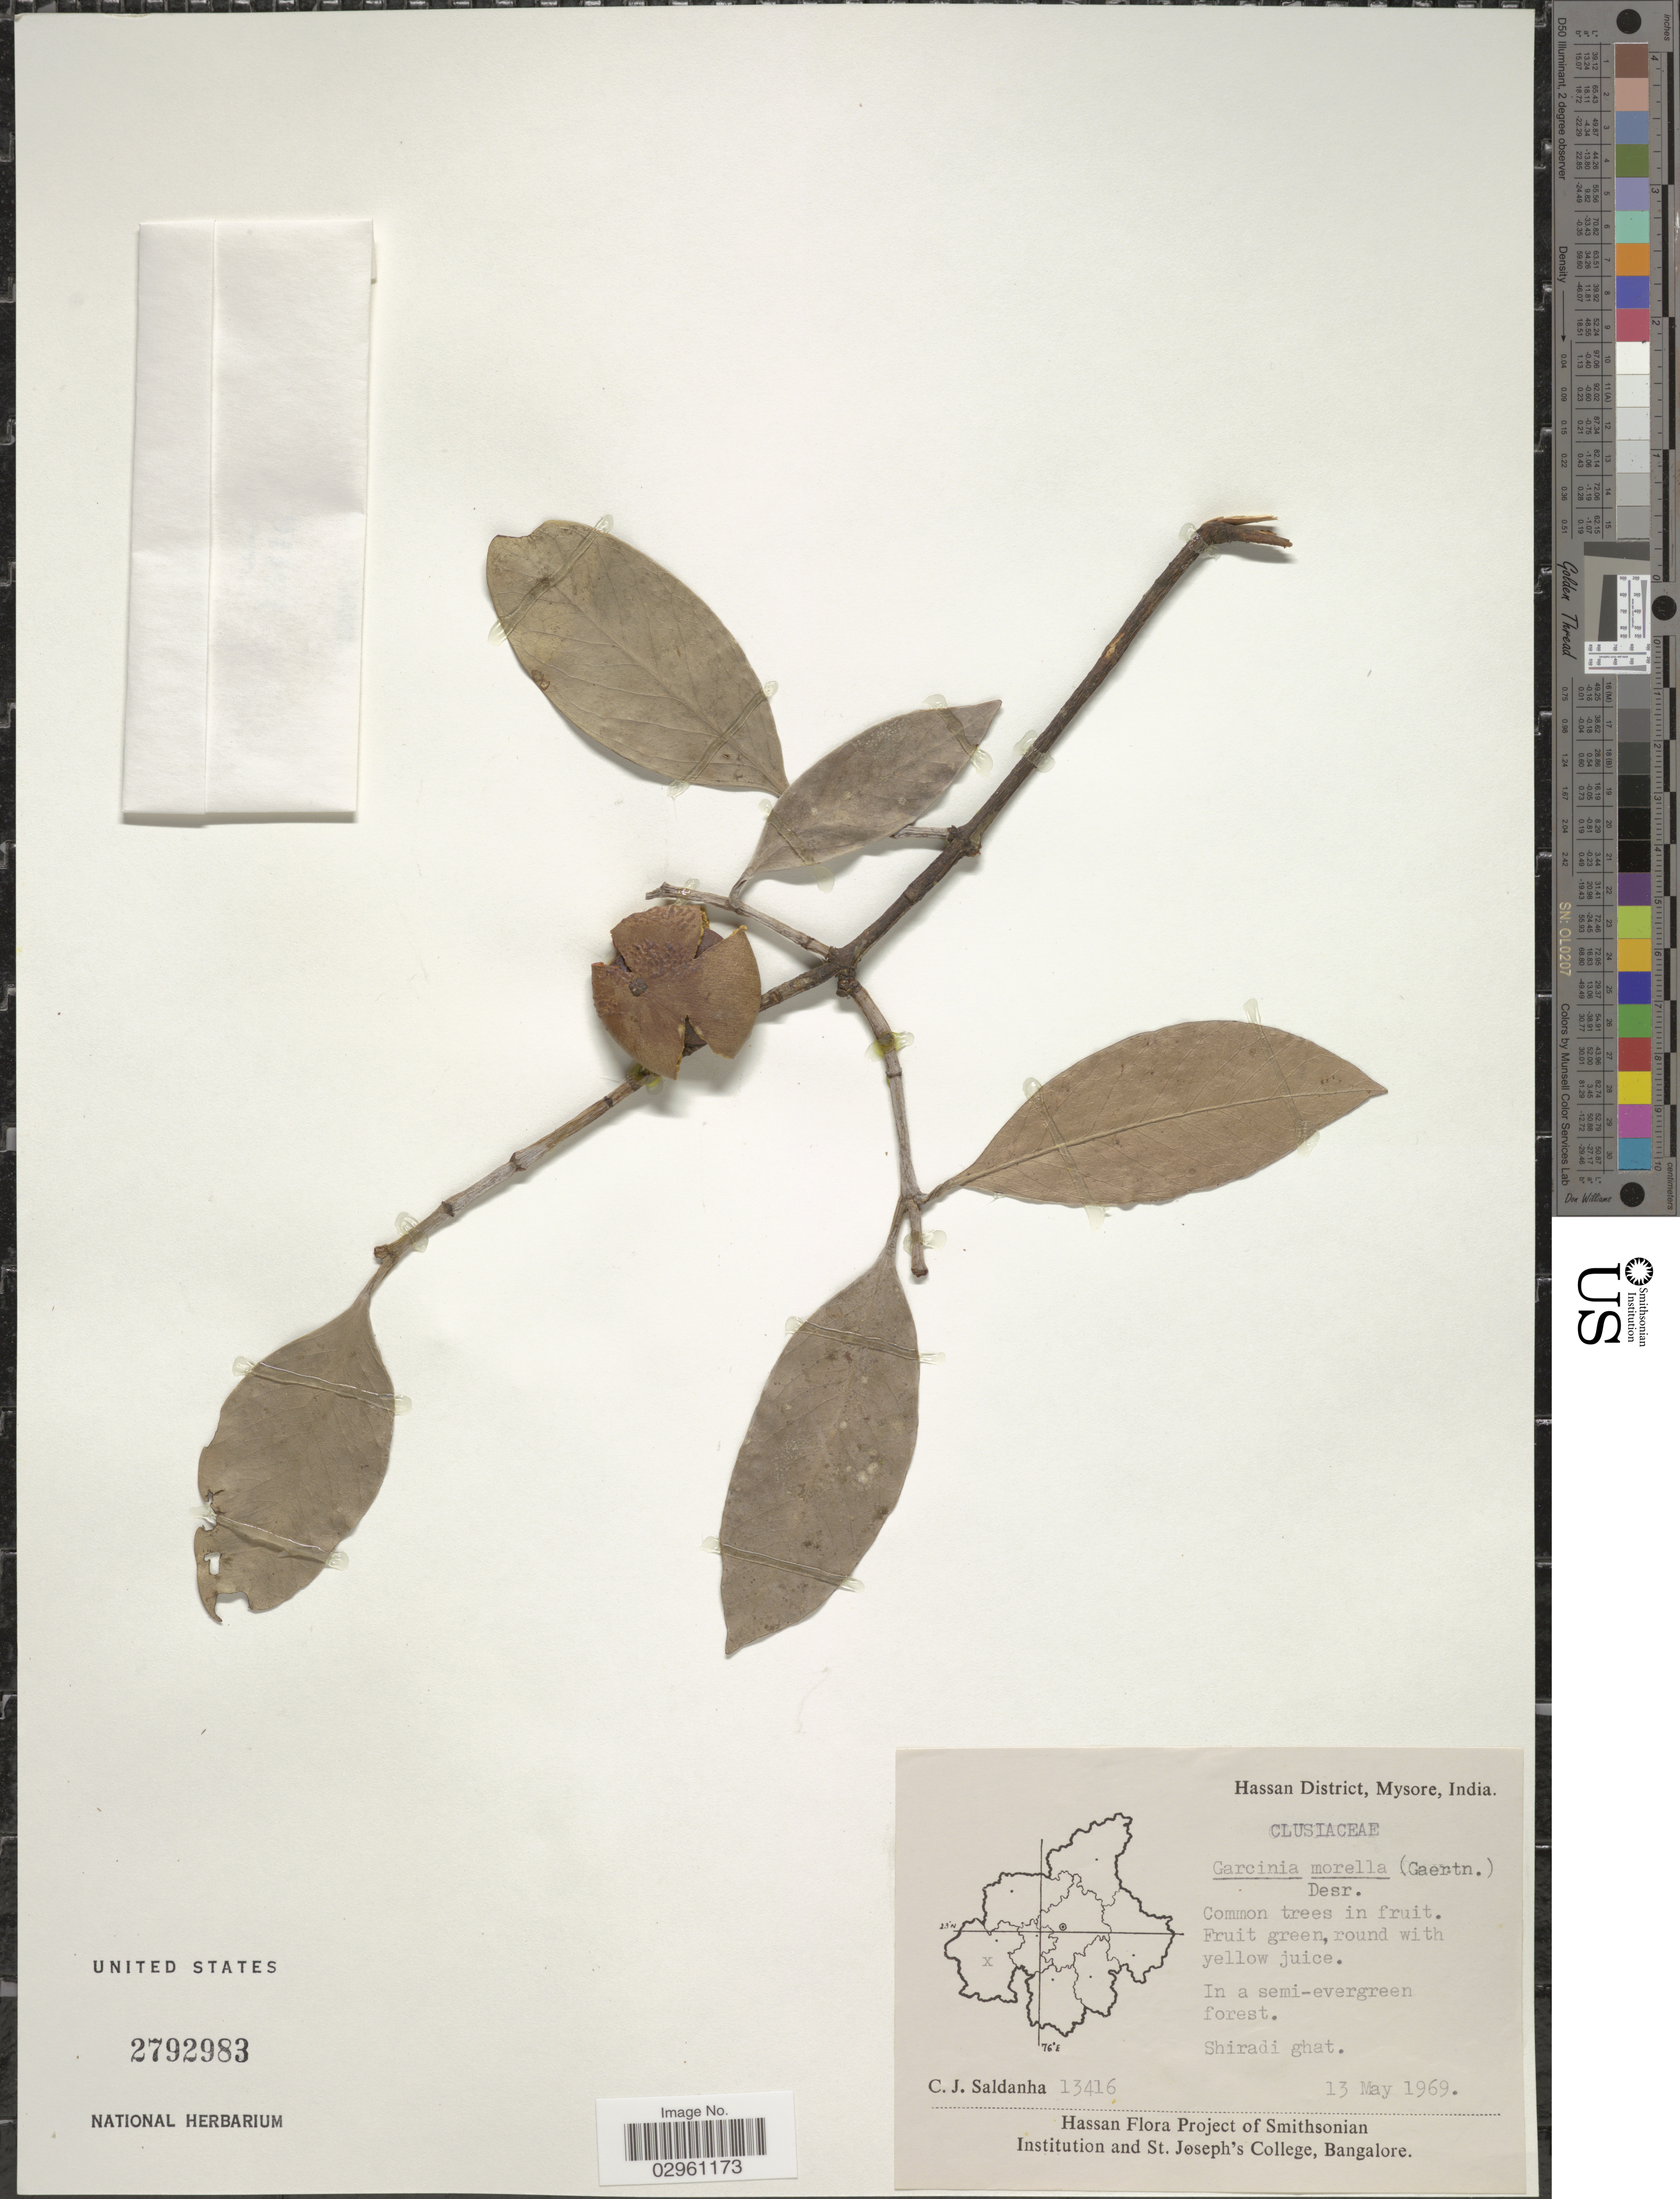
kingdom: Plantae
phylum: Tracheophyta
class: Magnoliopsida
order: Malpighiales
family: Clusiaceae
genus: Garcinia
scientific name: Garcinia morella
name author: (Gaertn.) Desr.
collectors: C. J. Saldanha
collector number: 13416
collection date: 1969-05-13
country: India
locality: Hassan District, Mysore. In semi-evergreen forest. Shiradi ghat.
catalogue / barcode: US 2792983